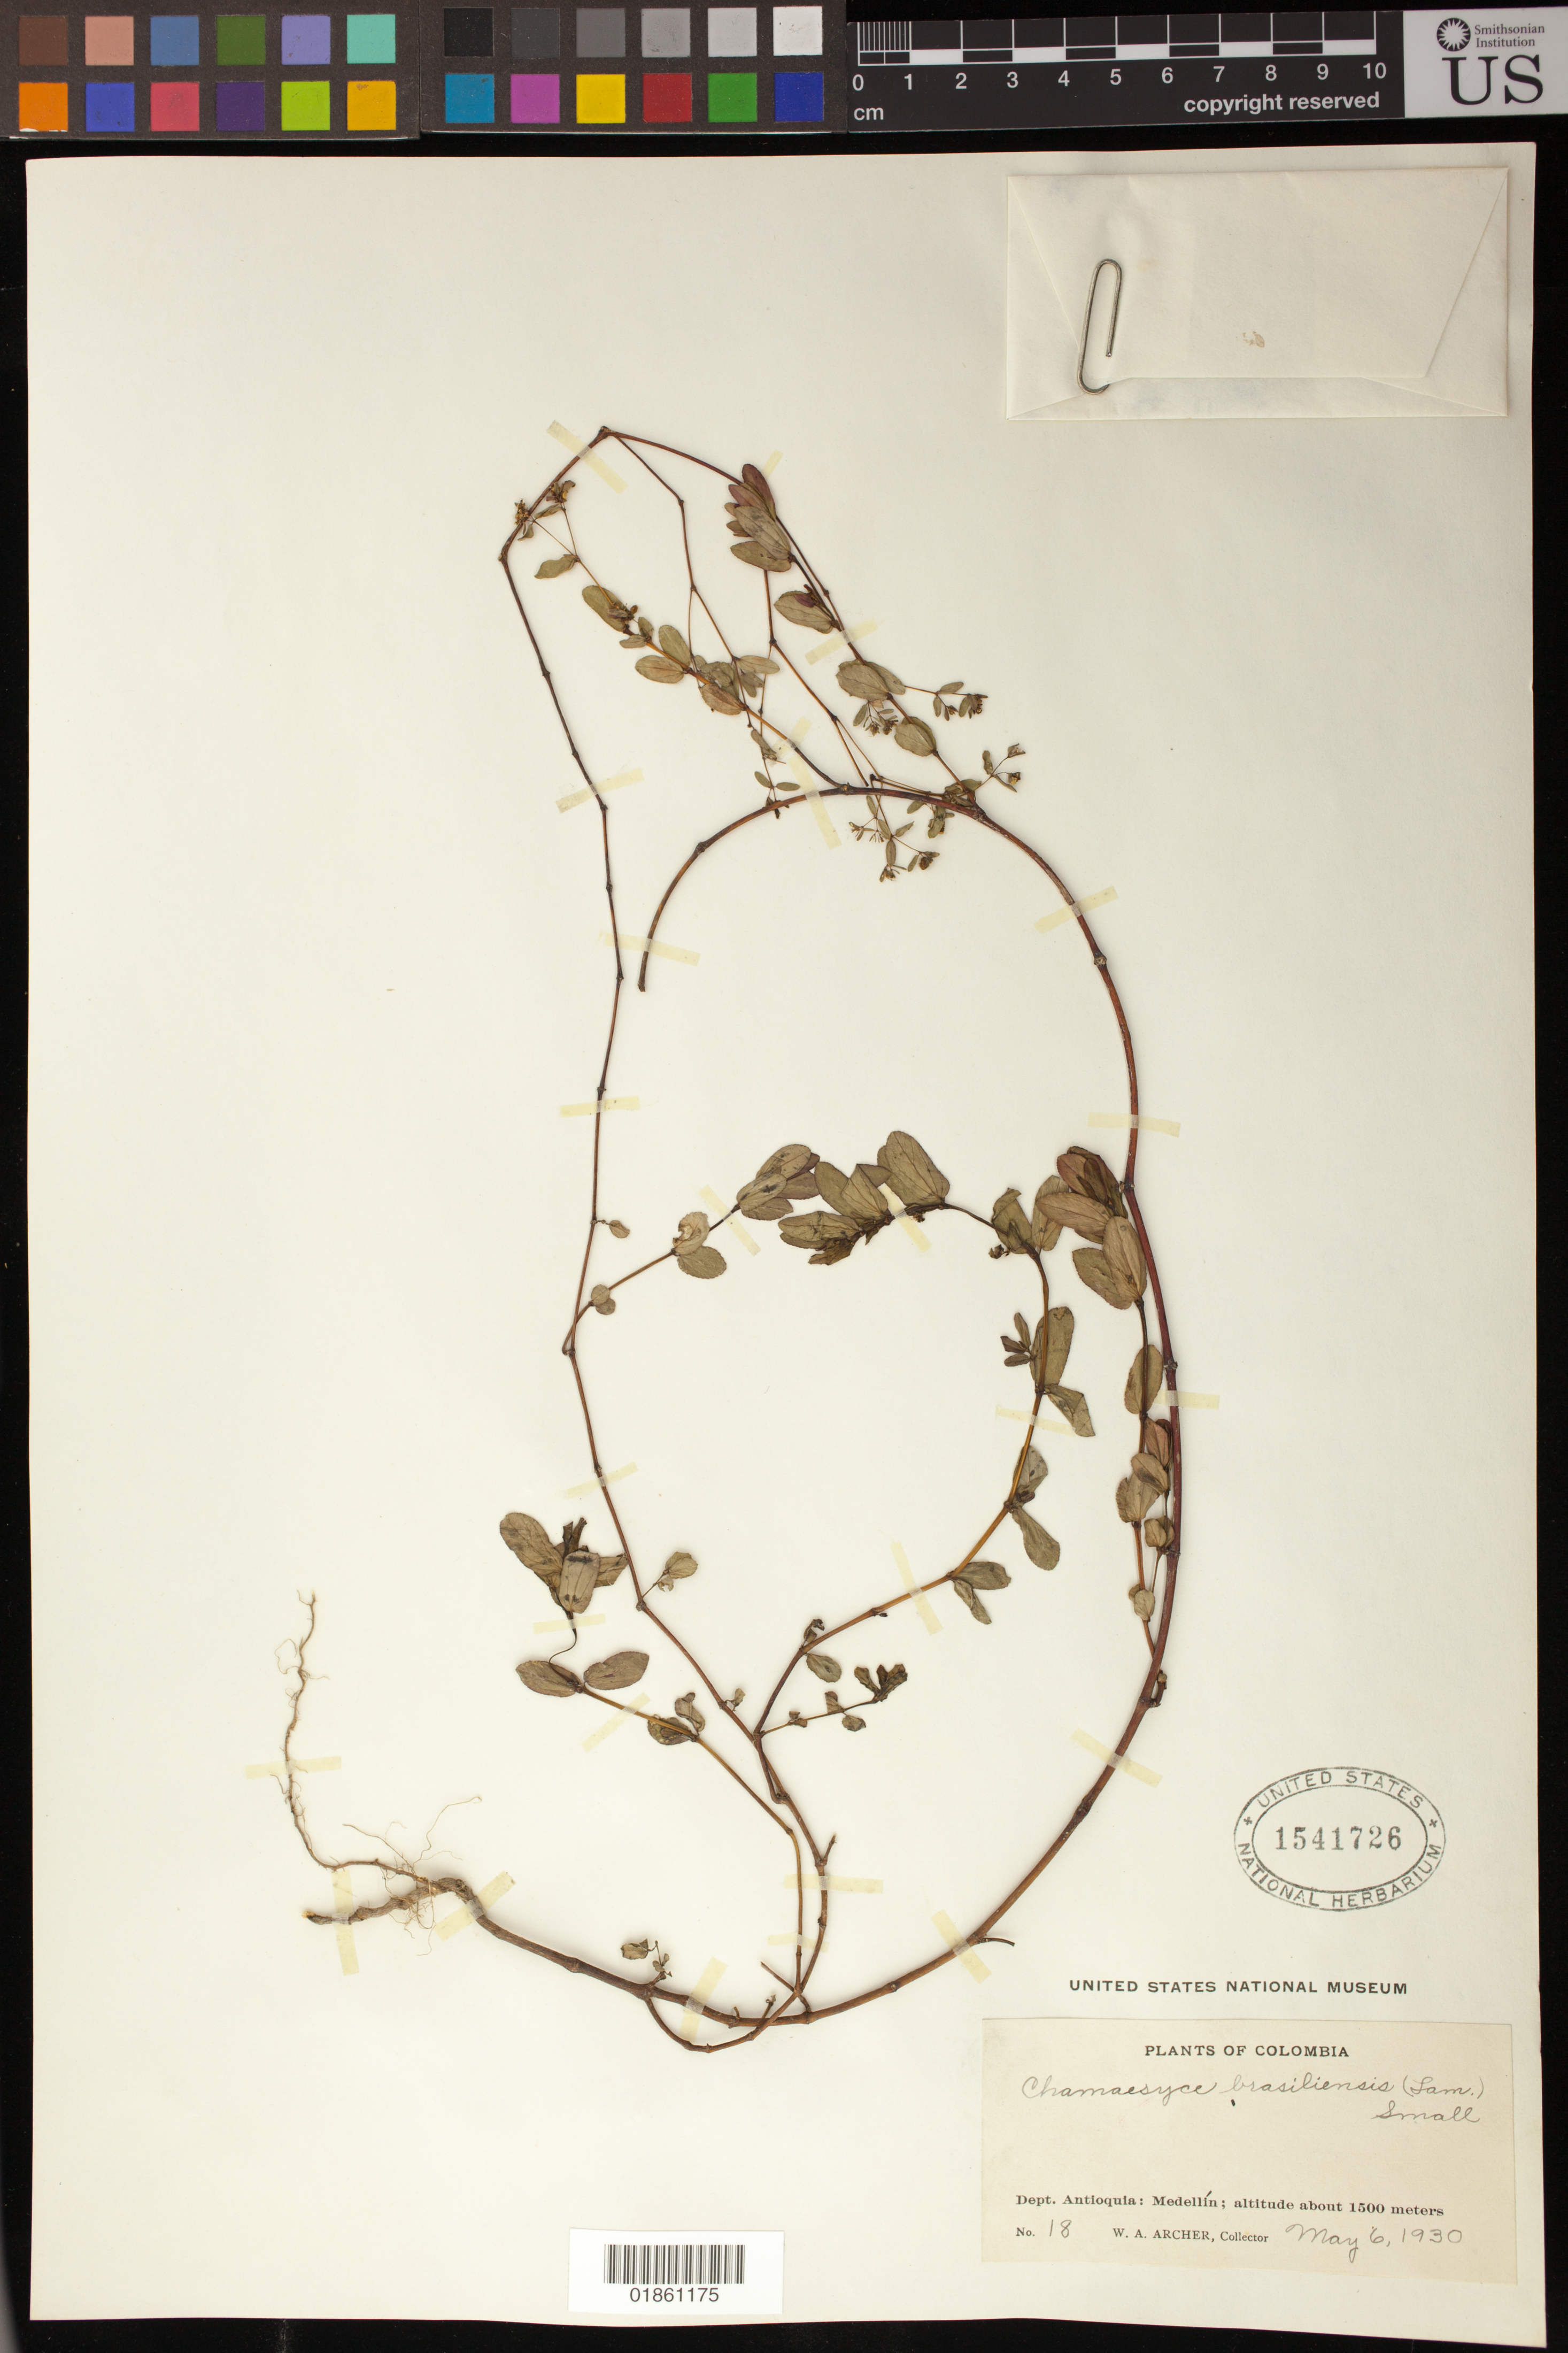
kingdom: Plantae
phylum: Tracheophyta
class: Magnoliopsida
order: Malpighiales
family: Euphorbiaceae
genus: Euphorbia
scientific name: Euphorbia hyssopifolia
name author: L.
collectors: W. A. Archer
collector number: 18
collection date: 1930-05-06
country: Colombia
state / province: Antioquia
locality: Medellin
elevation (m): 1500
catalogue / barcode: US 1541726